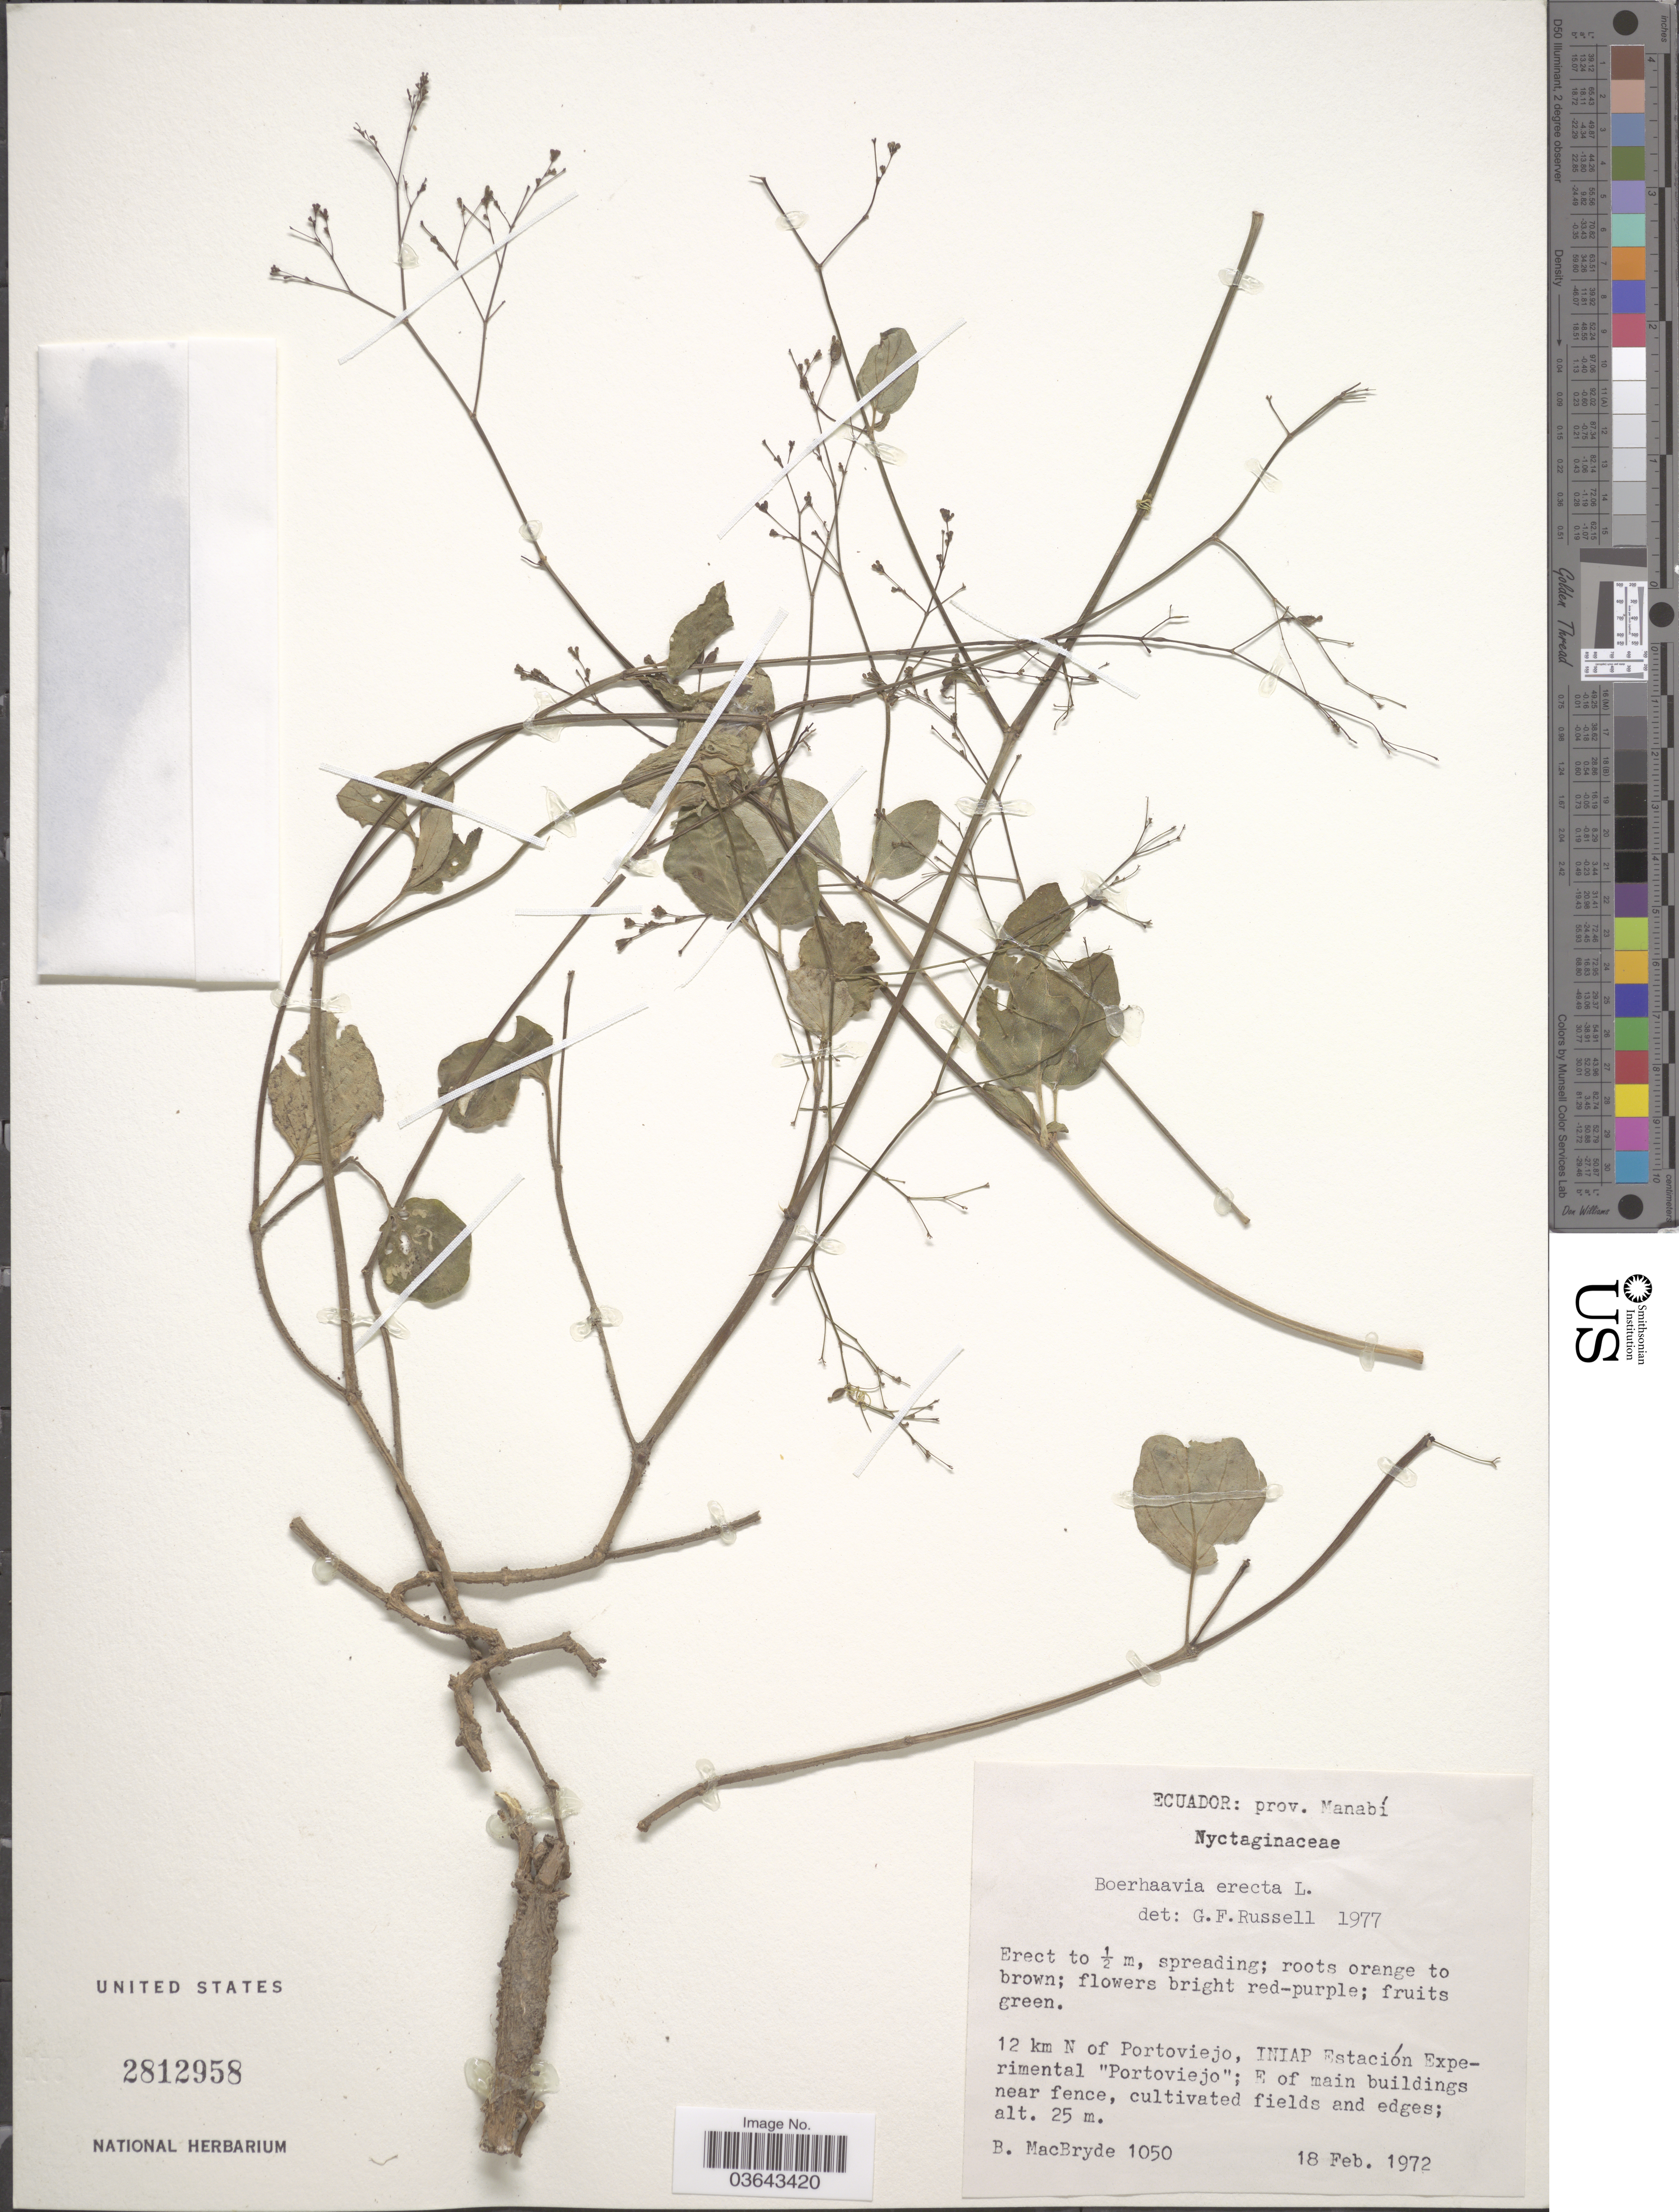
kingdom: Plantae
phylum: Tracheophyta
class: Magnoliopsida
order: Caryophyllales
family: Nyctaginaceae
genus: Boerhavia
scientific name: Boerhavia erecta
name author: L.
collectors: B. MacBryde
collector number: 1050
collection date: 1972-02-18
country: Ecuador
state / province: Manabí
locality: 12 km N of Portoviejo, INIAP Estación Experimental "Portoviejo"; E of main buildings near fence.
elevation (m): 25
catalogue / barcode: US 2812958